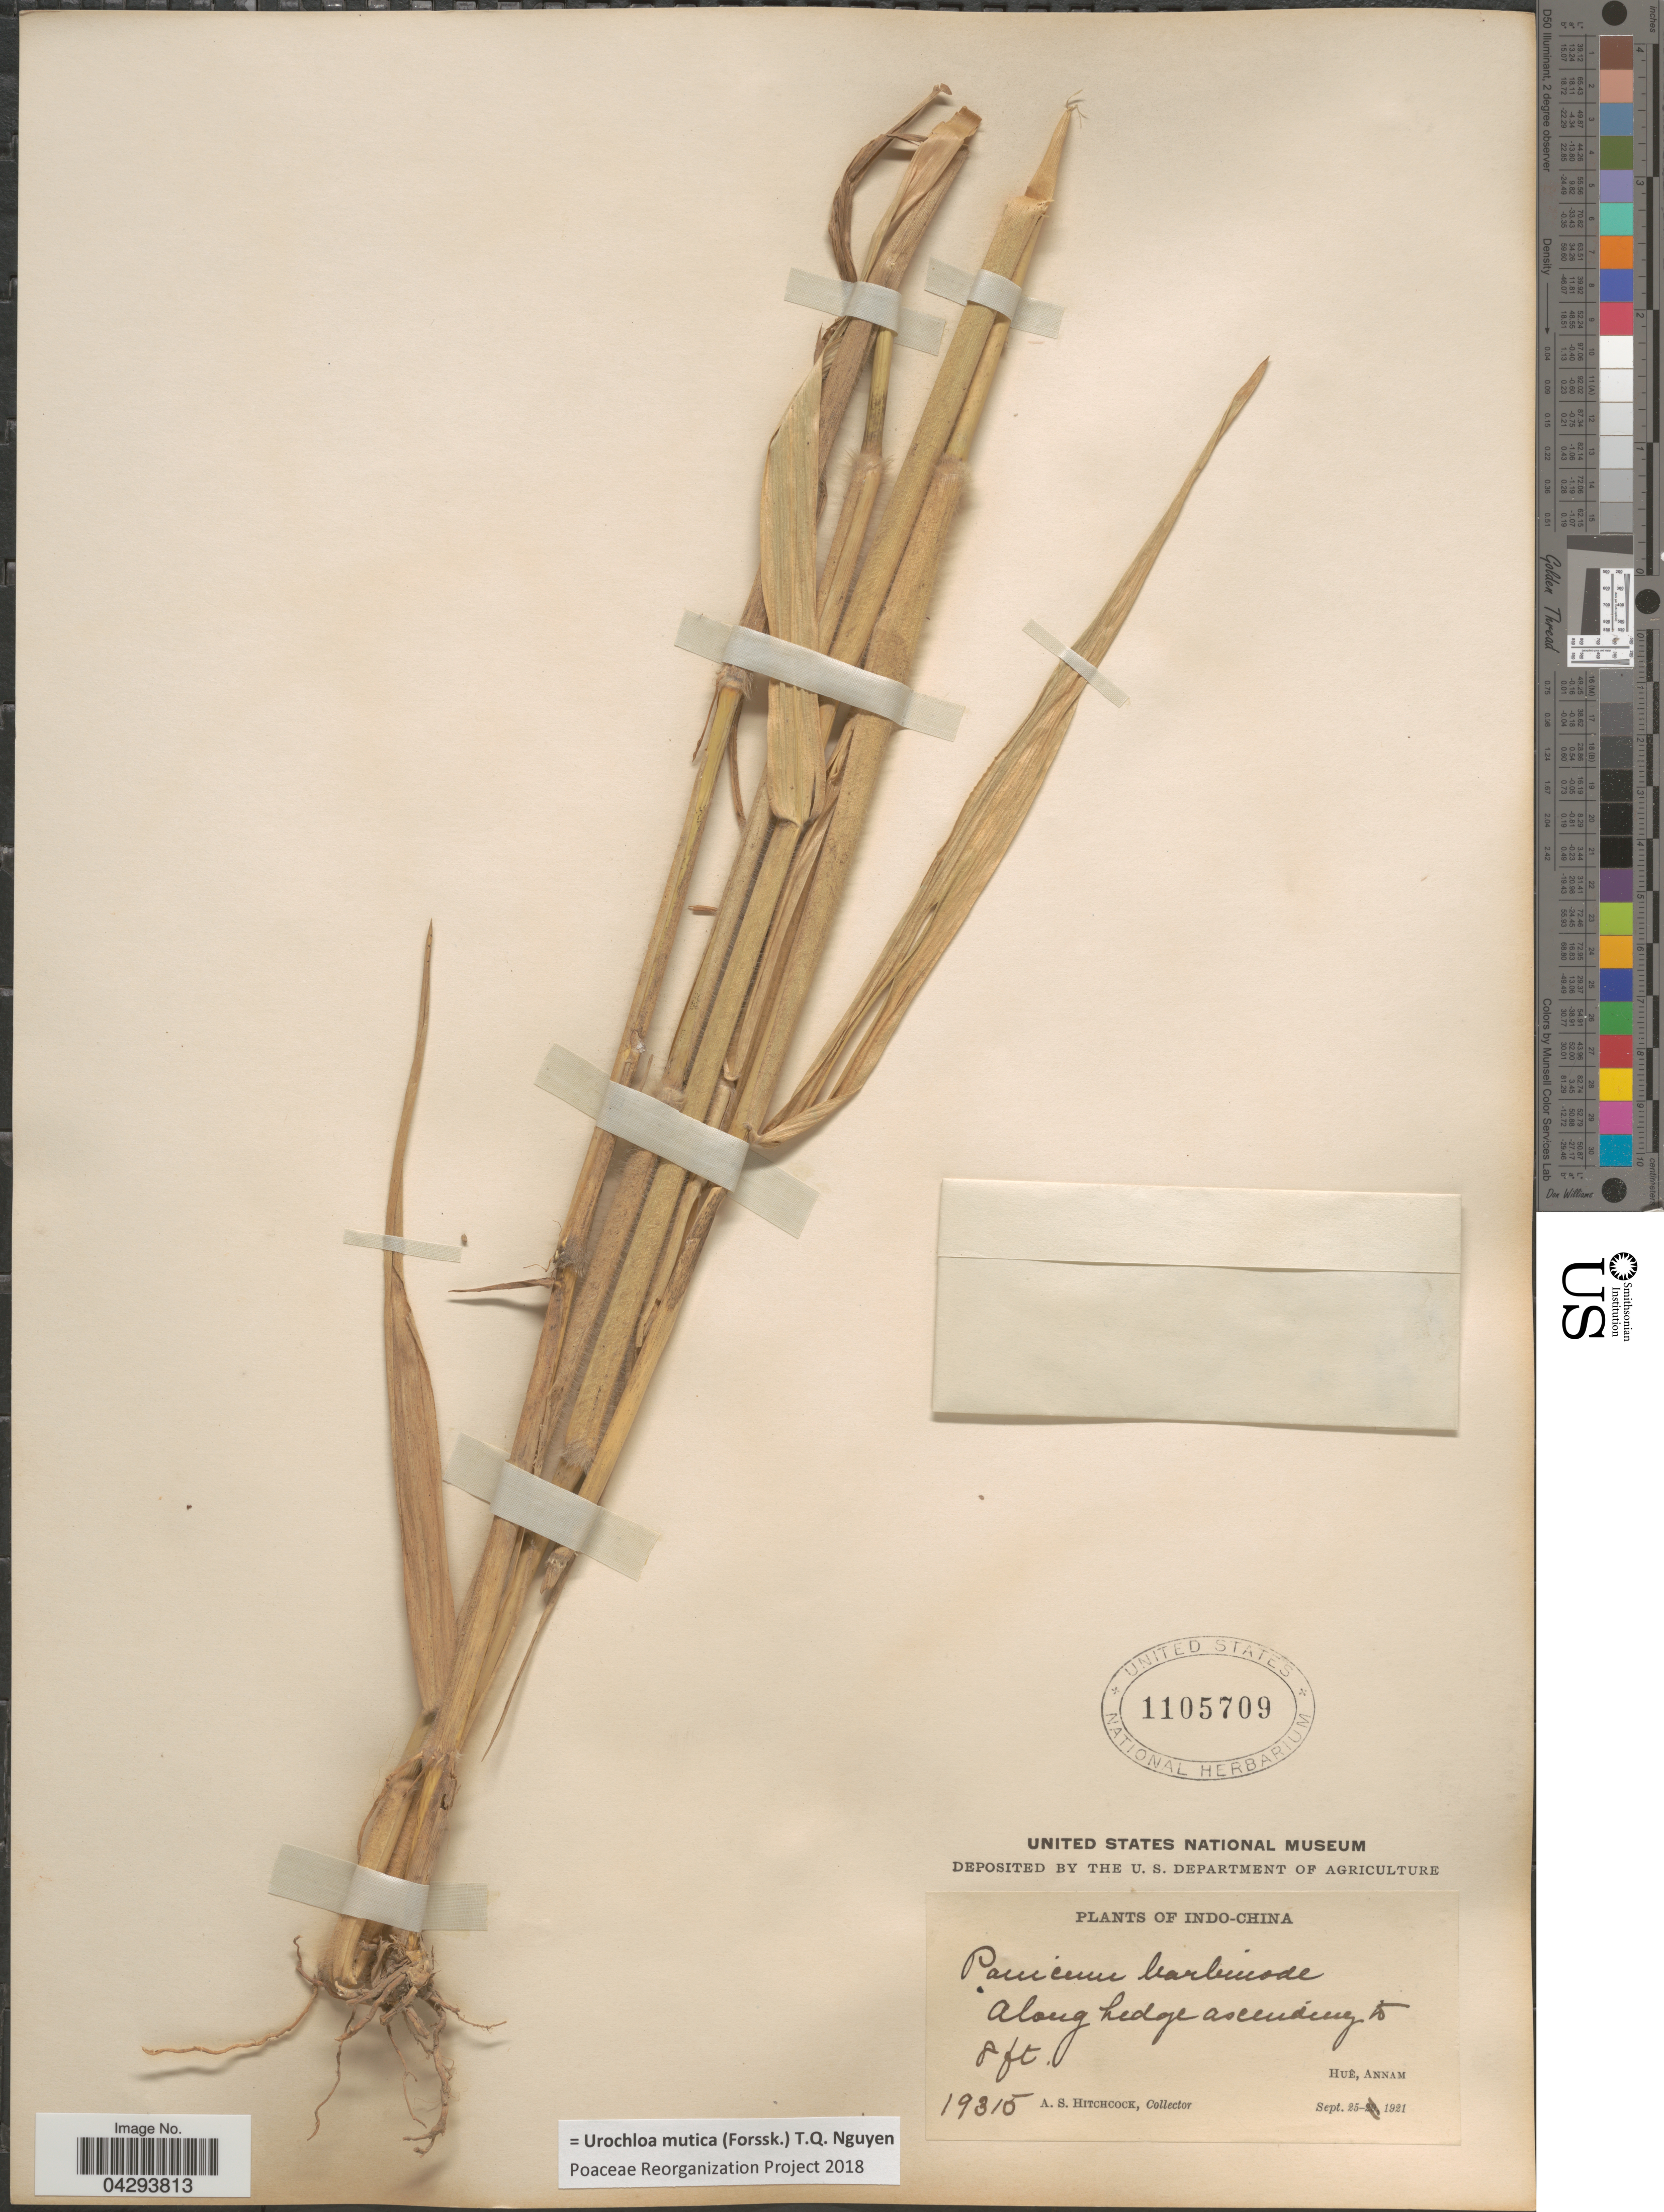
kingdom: Plantae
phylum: Tracheophyta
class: Liliopsida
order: Poales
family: Poaceae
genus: Urochloa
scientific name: Urochloa mutica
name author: (Forssk.) T.Q. Nguyen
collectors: A. S. Hitchcock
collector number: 19315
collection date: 1921-09-25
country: Vietnam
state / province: Thua Thien-Hue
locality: Huê, Annam.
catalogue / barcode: US 1105709